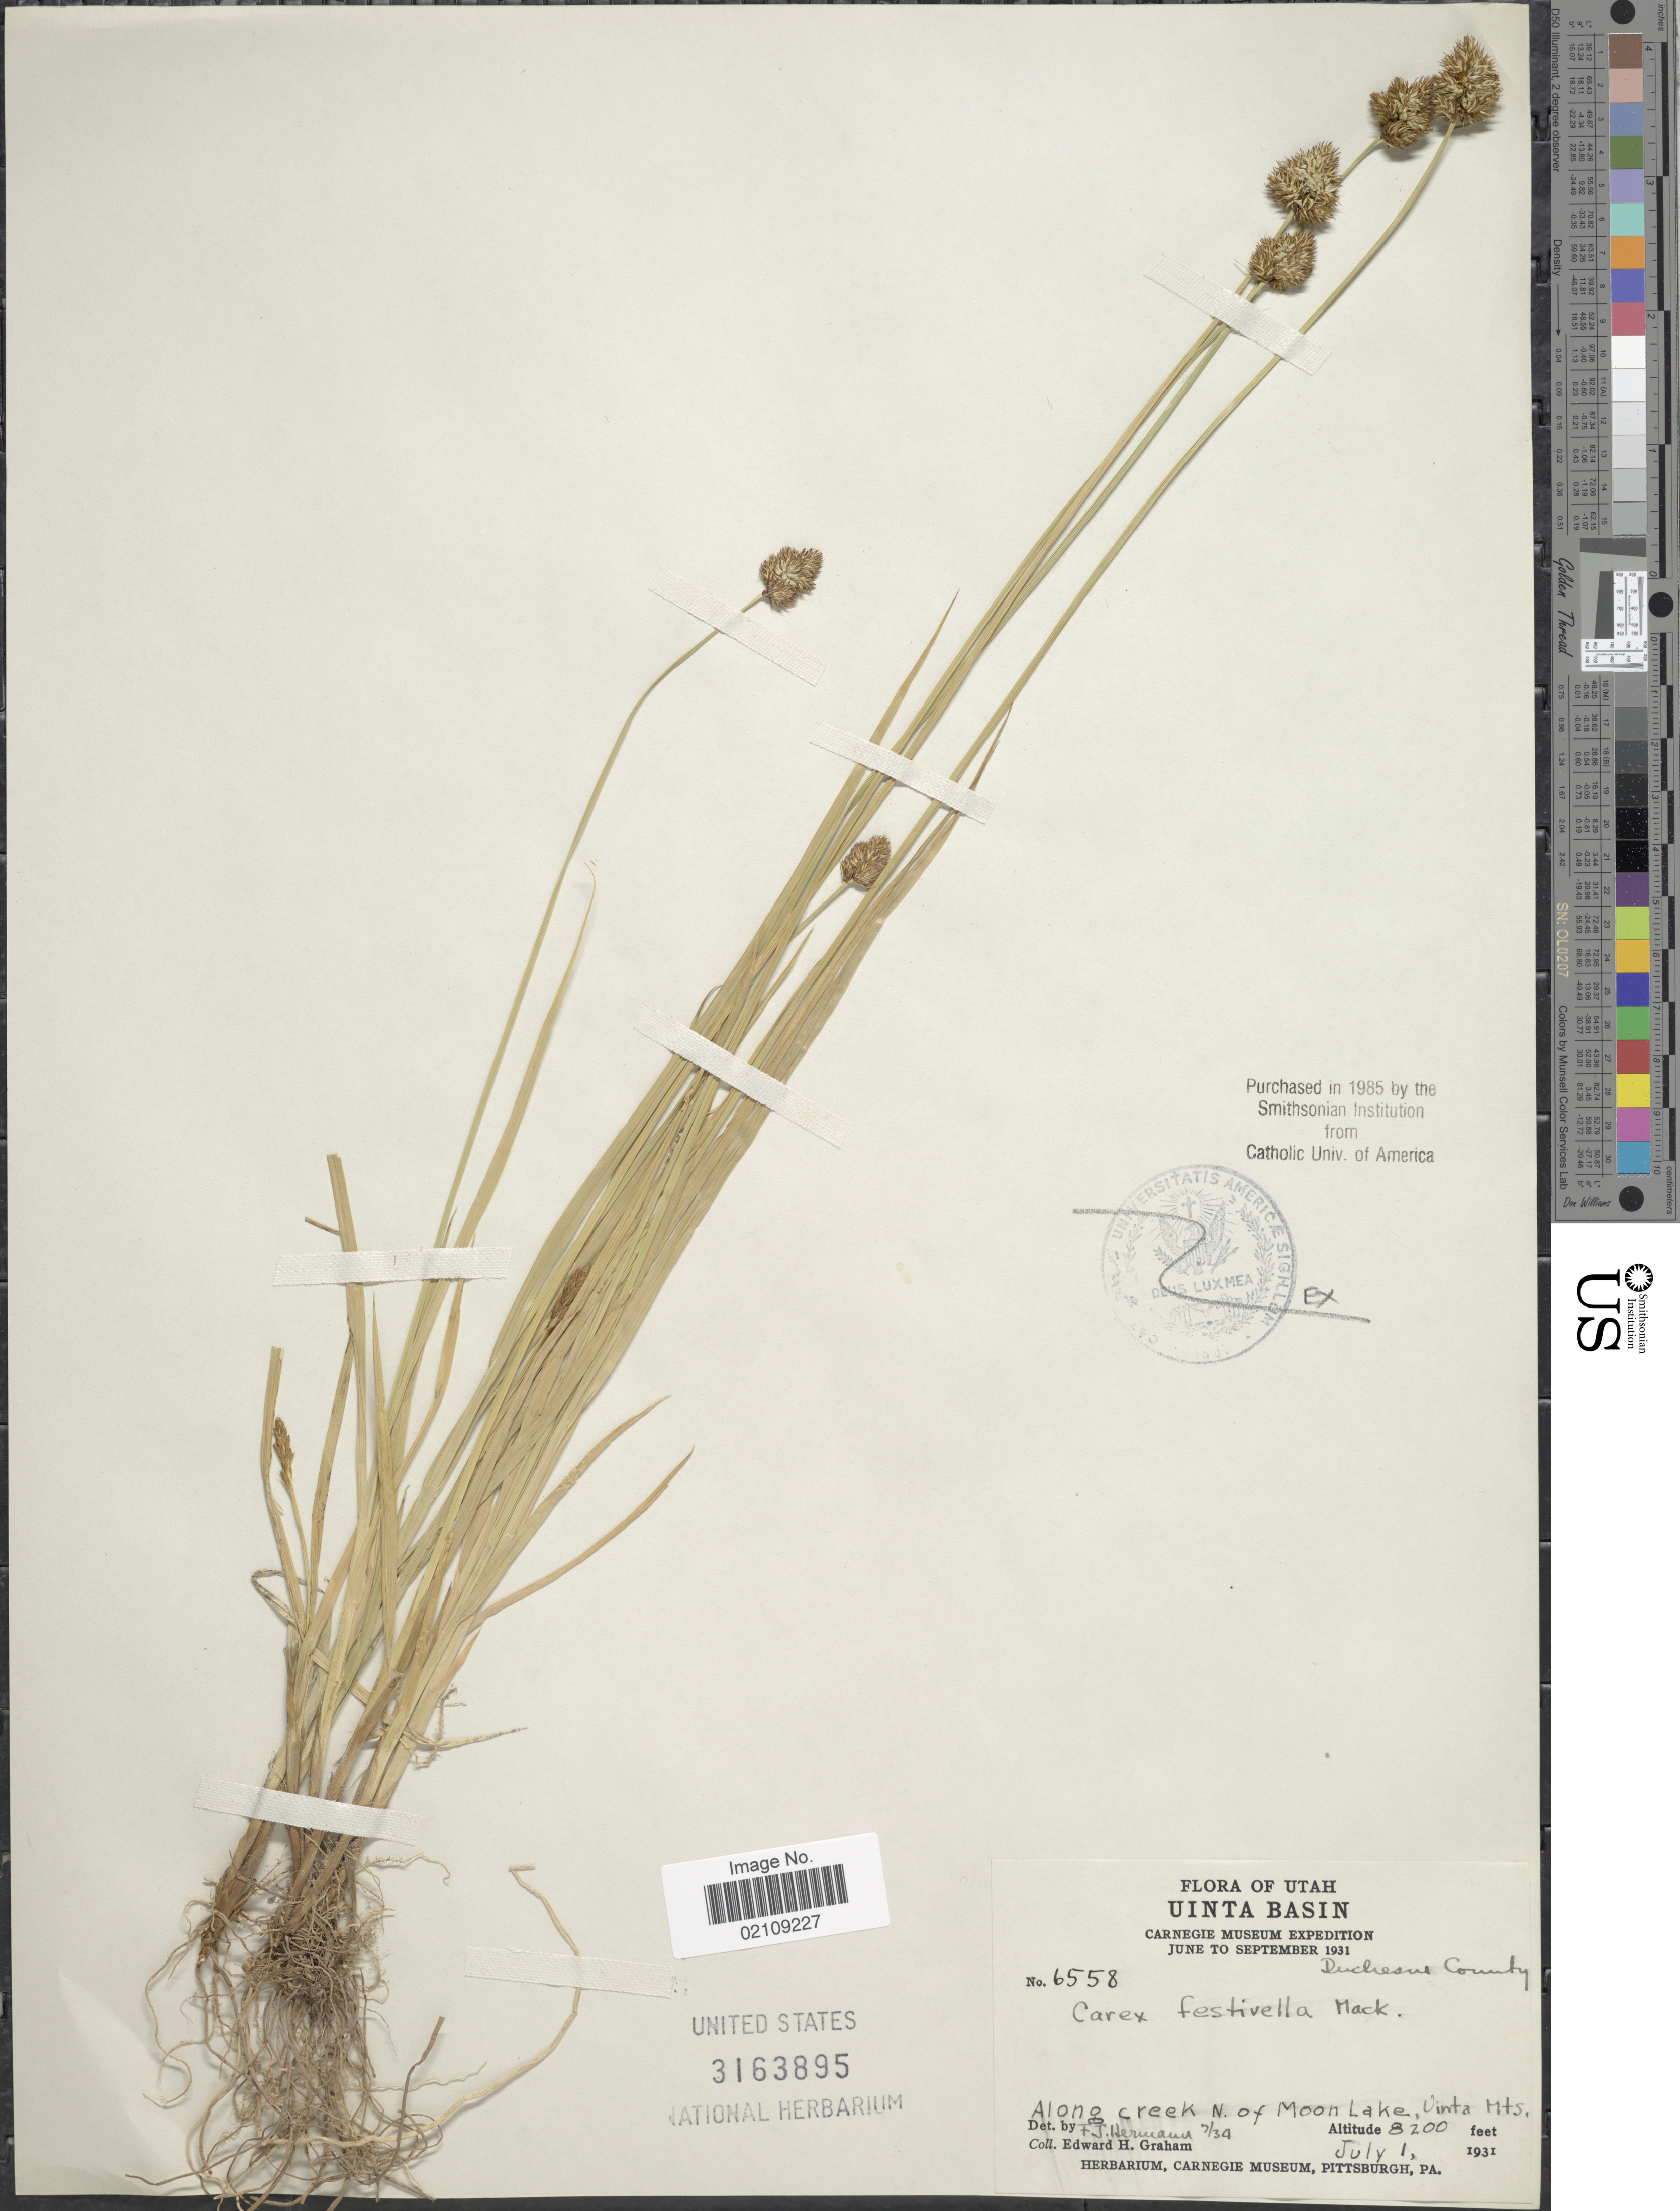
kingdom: Plantae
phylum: Tracheophyta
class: Liliopsida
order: Poales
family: Cyperaceae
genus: Carex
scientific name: Carex microptera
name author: Mack.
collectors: E. H. Graham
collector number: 6558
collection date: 1931-07-01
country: United States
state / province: Utah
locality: Uinta Basin, Along creek N of Moon Lake, Uinta Mts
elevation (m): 2499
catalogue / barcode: US 3163895